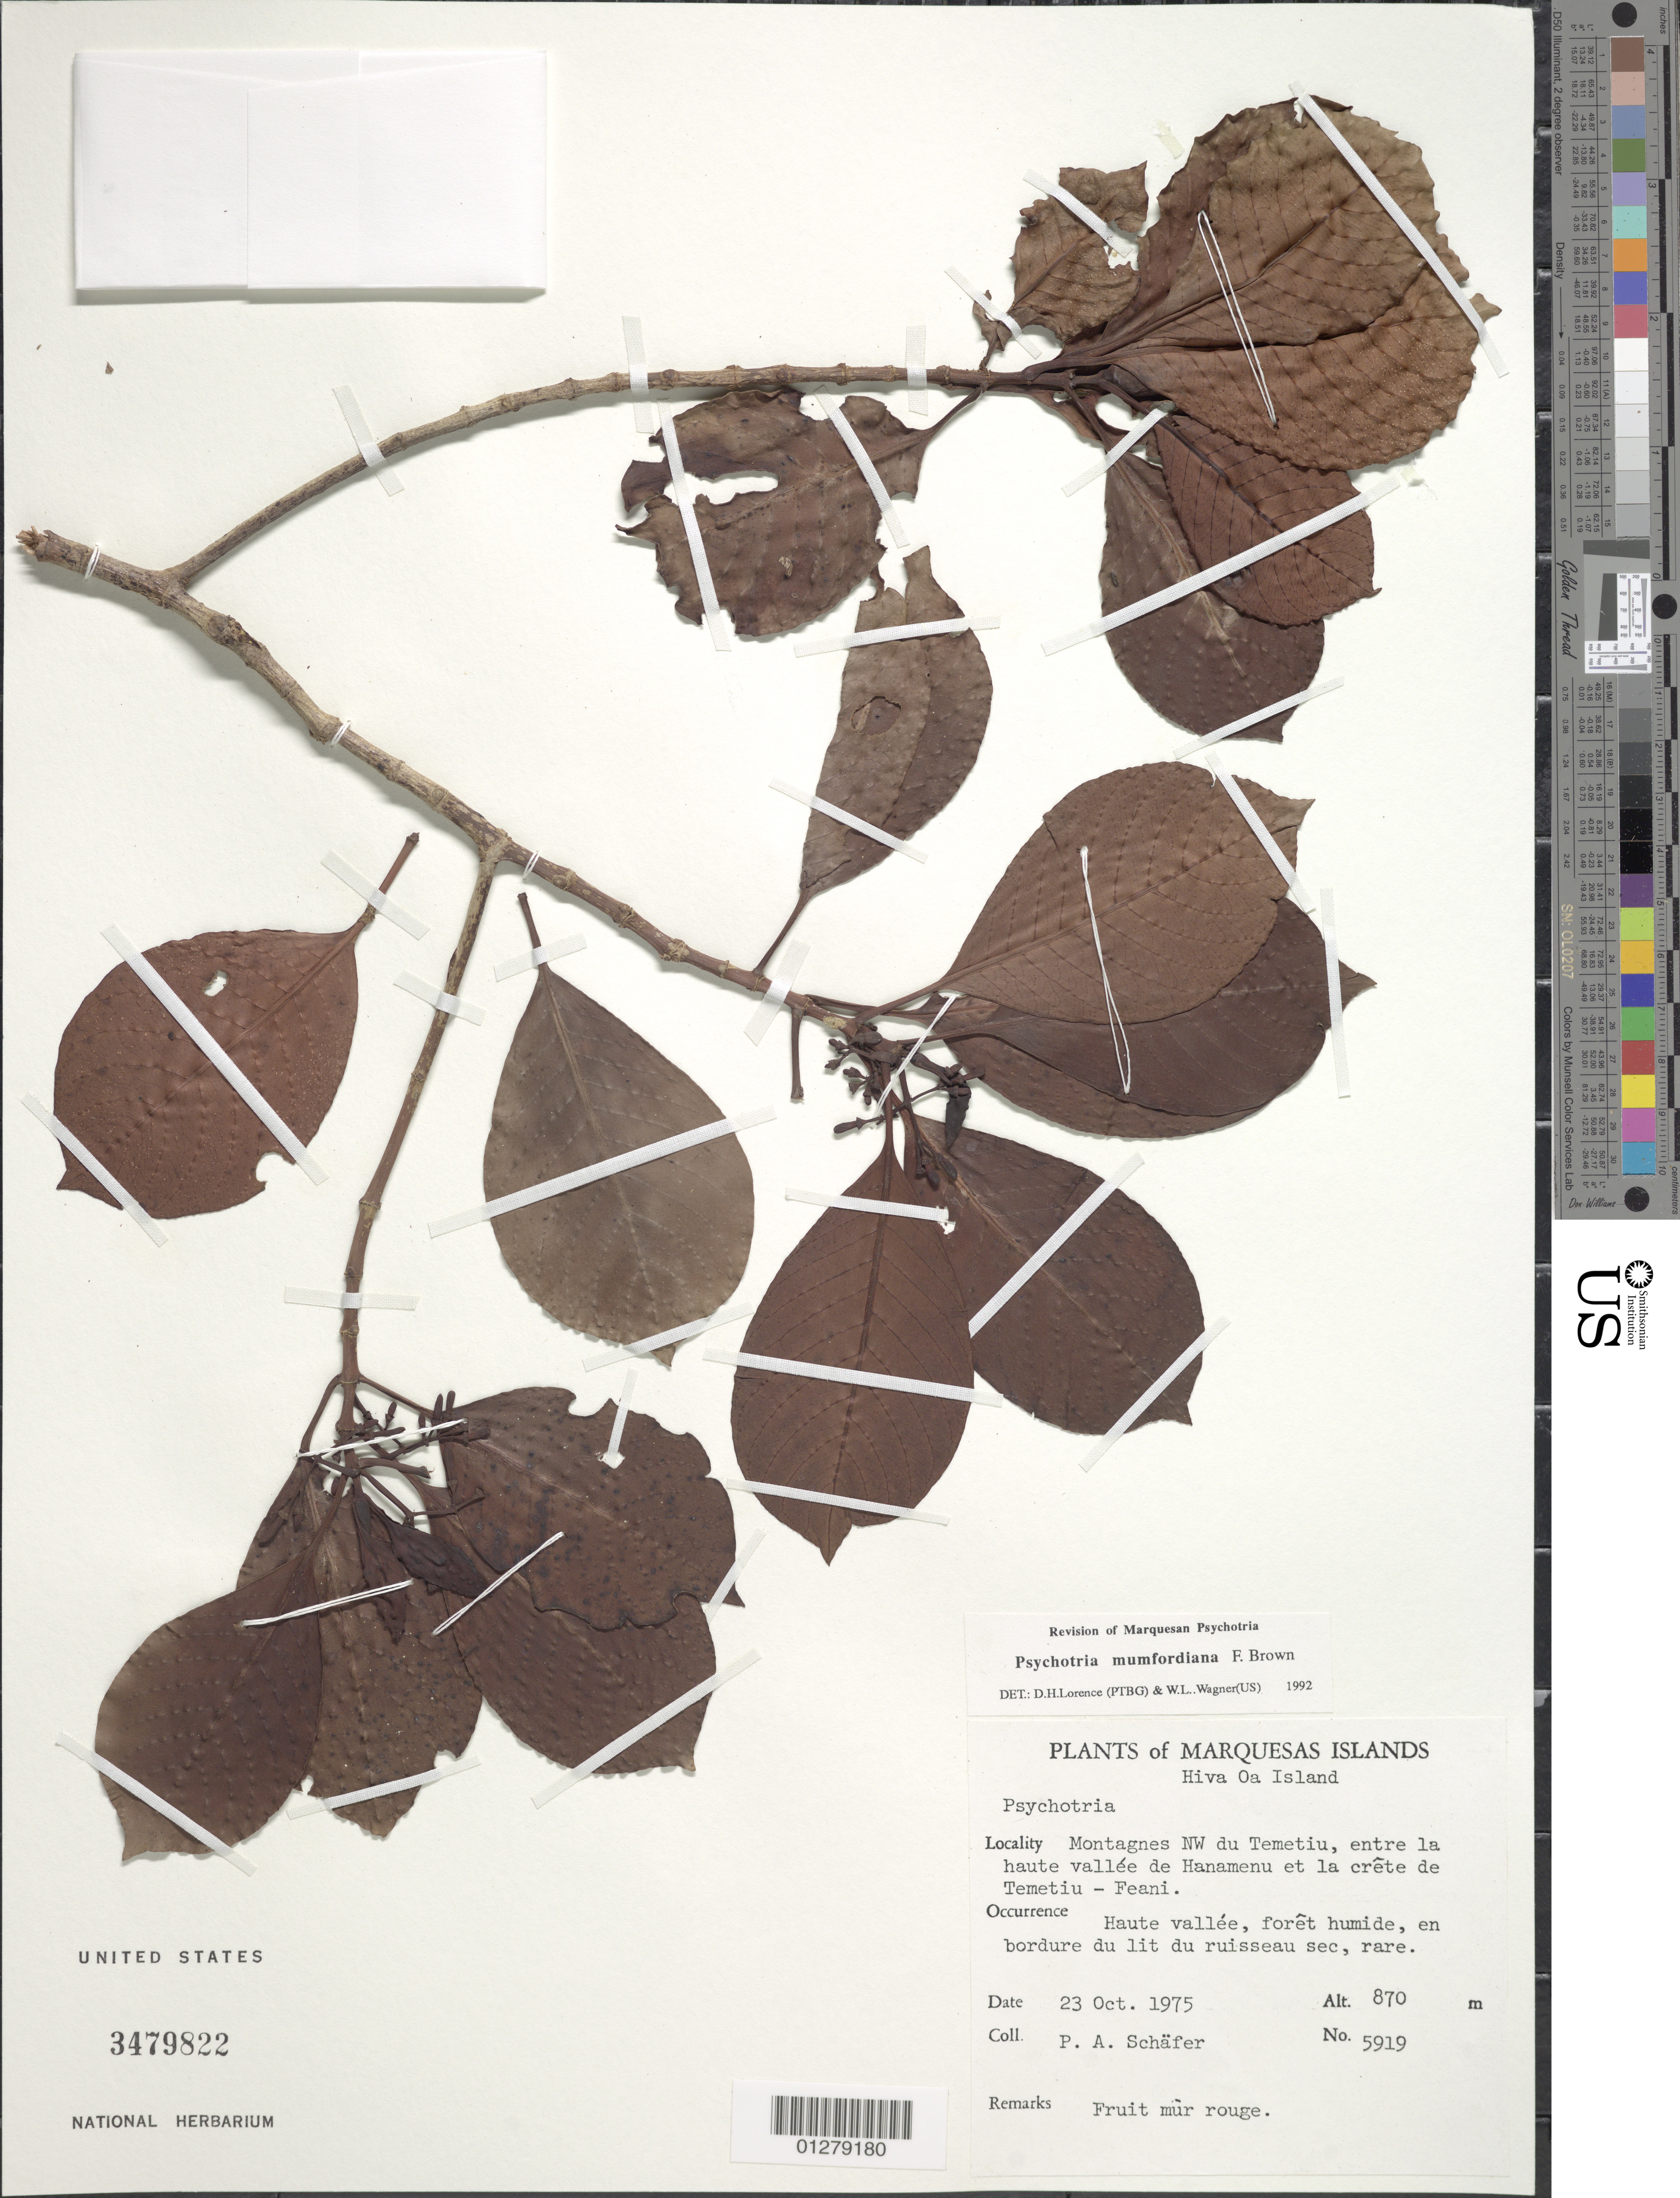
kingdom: Plantae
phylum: Tracheophyta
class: Magnoliopsida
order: Gentianales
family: Rubiaceae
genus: Psychotria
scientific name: Psychotria mumfordiana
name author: F. Br.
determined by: Lorence, David H.; Wagner, W. H.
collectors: P. A. Schäfer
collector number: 5919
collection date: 1975-10-23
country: French Polynesia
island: Hiva Oa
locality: Montagnes NW du Temetiu, entre la haute vallée de Hanamenu et la crête de Temetiu-Feani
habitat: Haute vallee, foret humide, en bordure du lit du ruisseau sec, rare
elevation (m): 870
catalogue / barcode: US 3479822